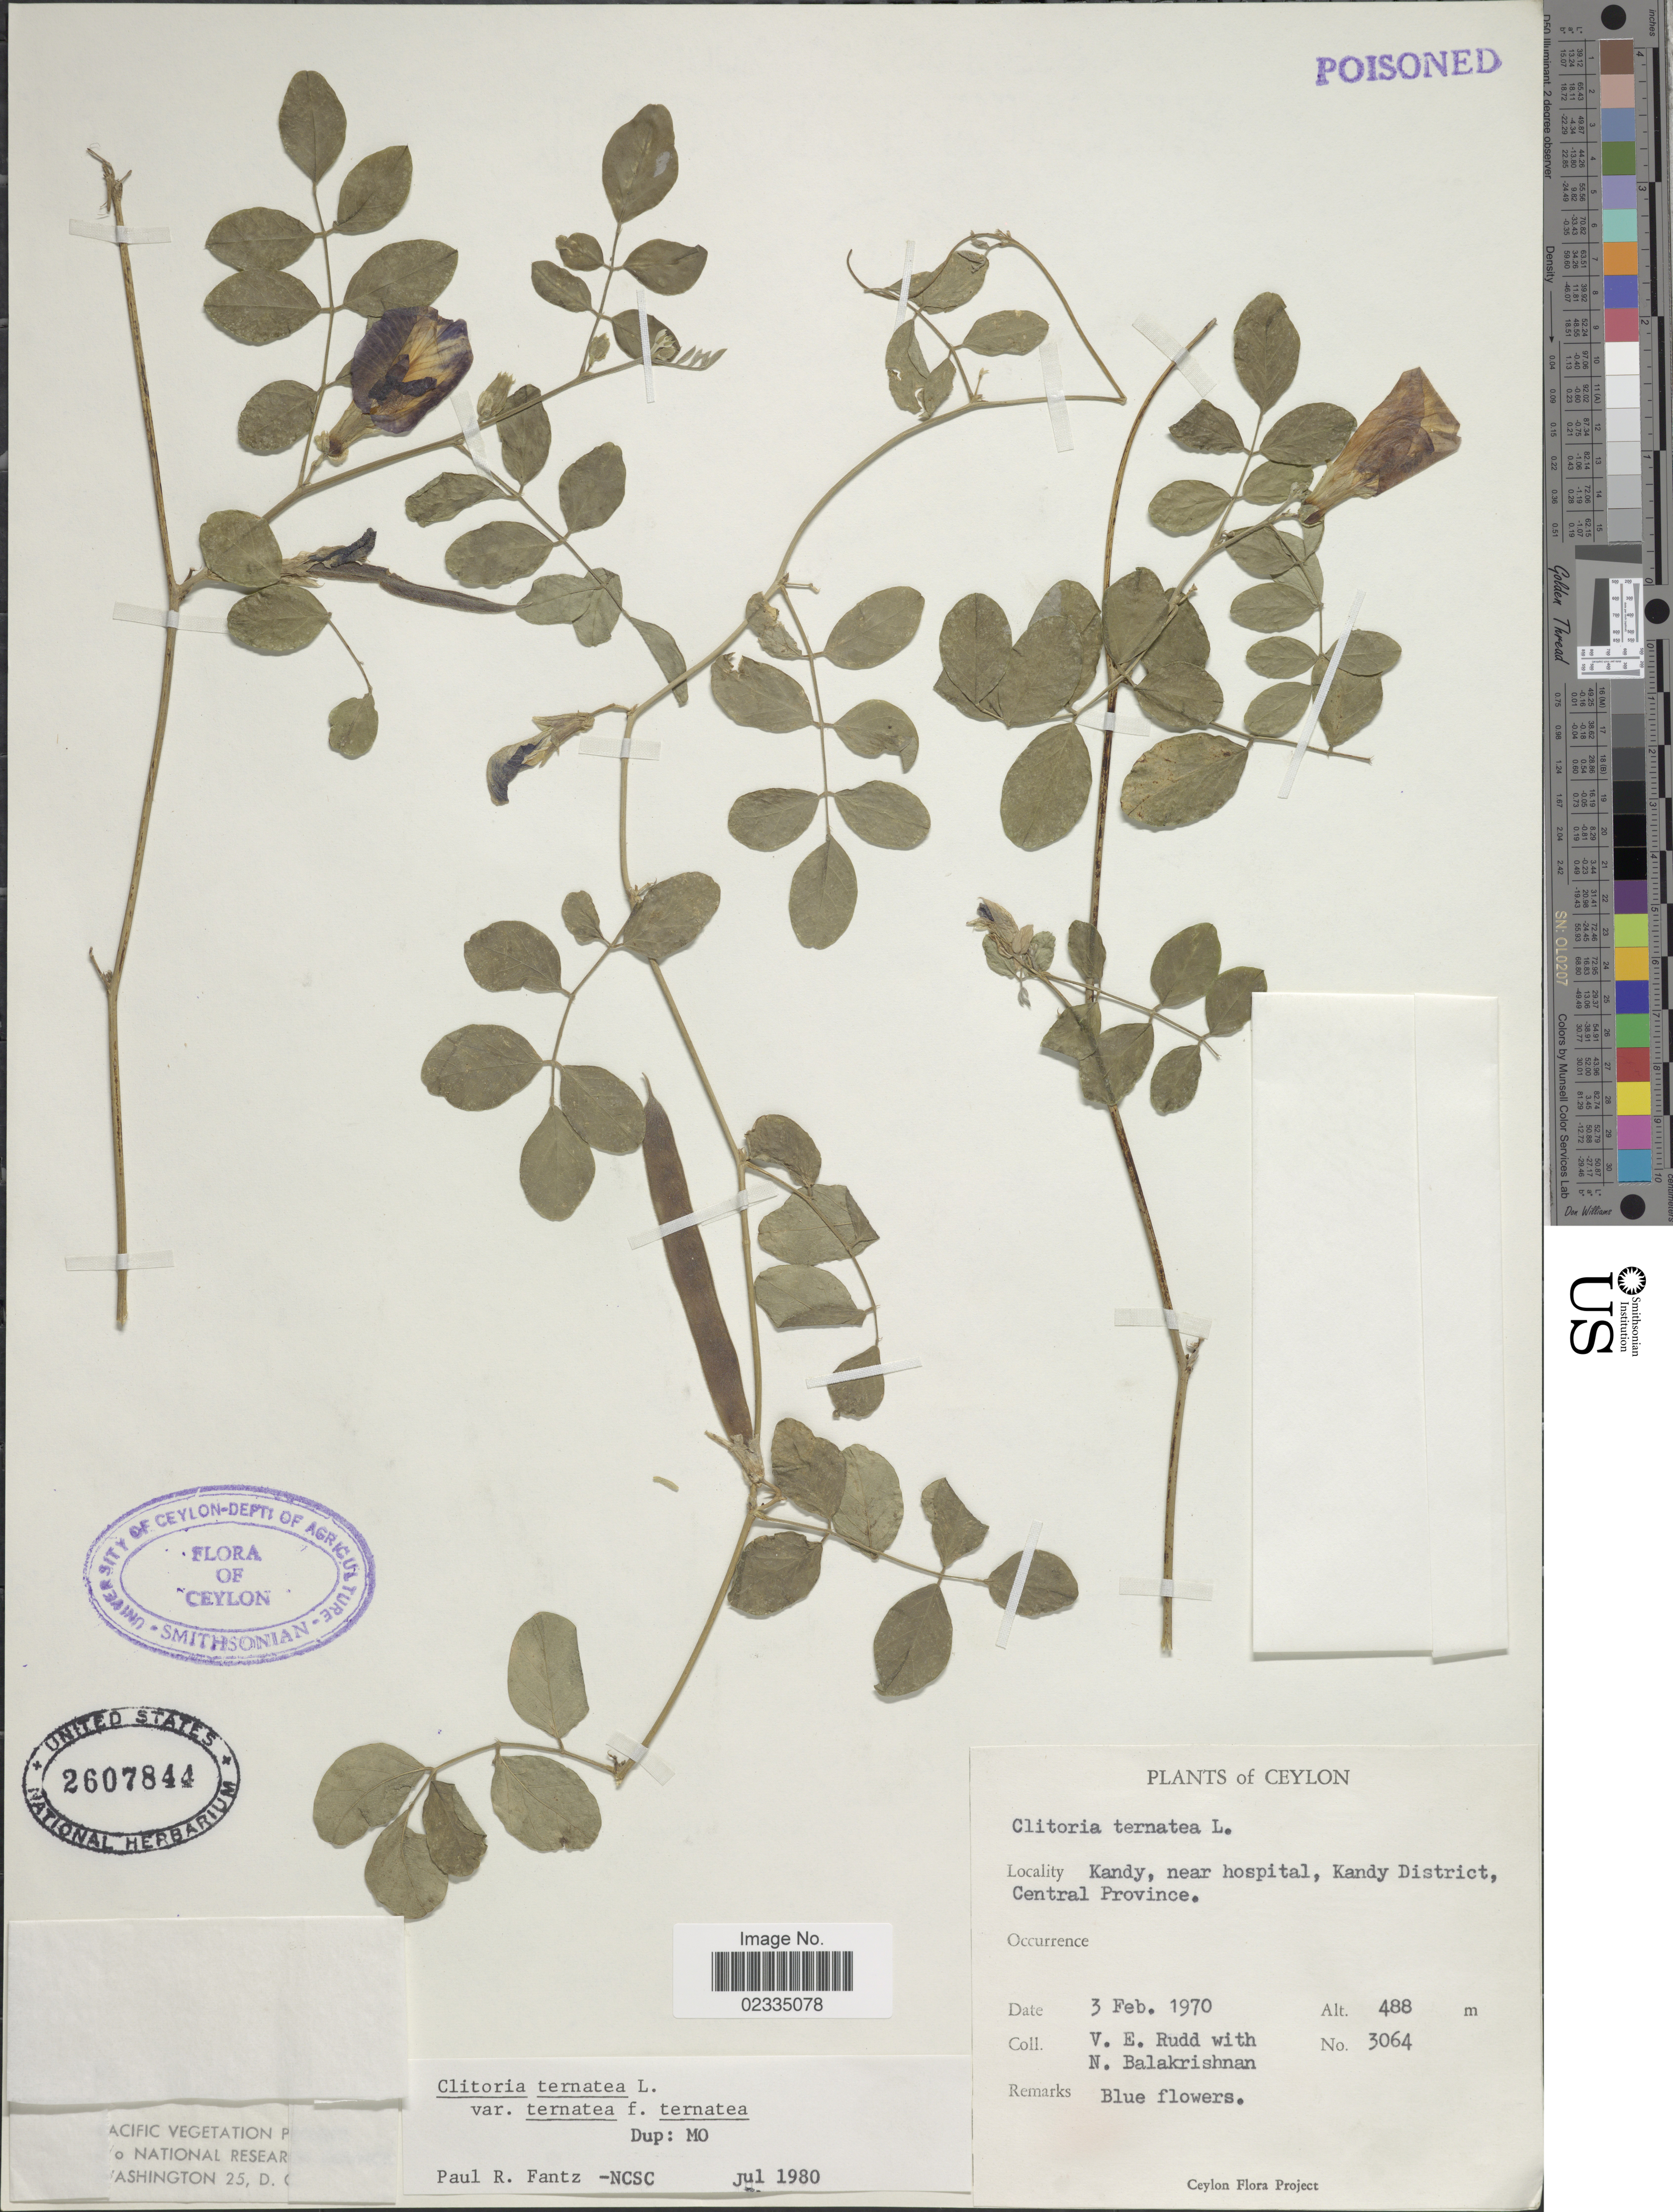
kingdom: Plantae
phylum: Tracheophyta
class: Magnoliopsida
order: Fabales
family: Fabaceae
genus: Clitoria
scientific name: Clitoria ternatea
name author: L.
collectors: V. E. Rudd & N. Balakrishnan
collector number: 3064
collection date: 1970-02-03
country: Sri Lanka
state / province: Central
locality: Ceylon, Kandy, near Hospital, Kandy District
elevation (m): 488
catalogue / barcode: US 2607844